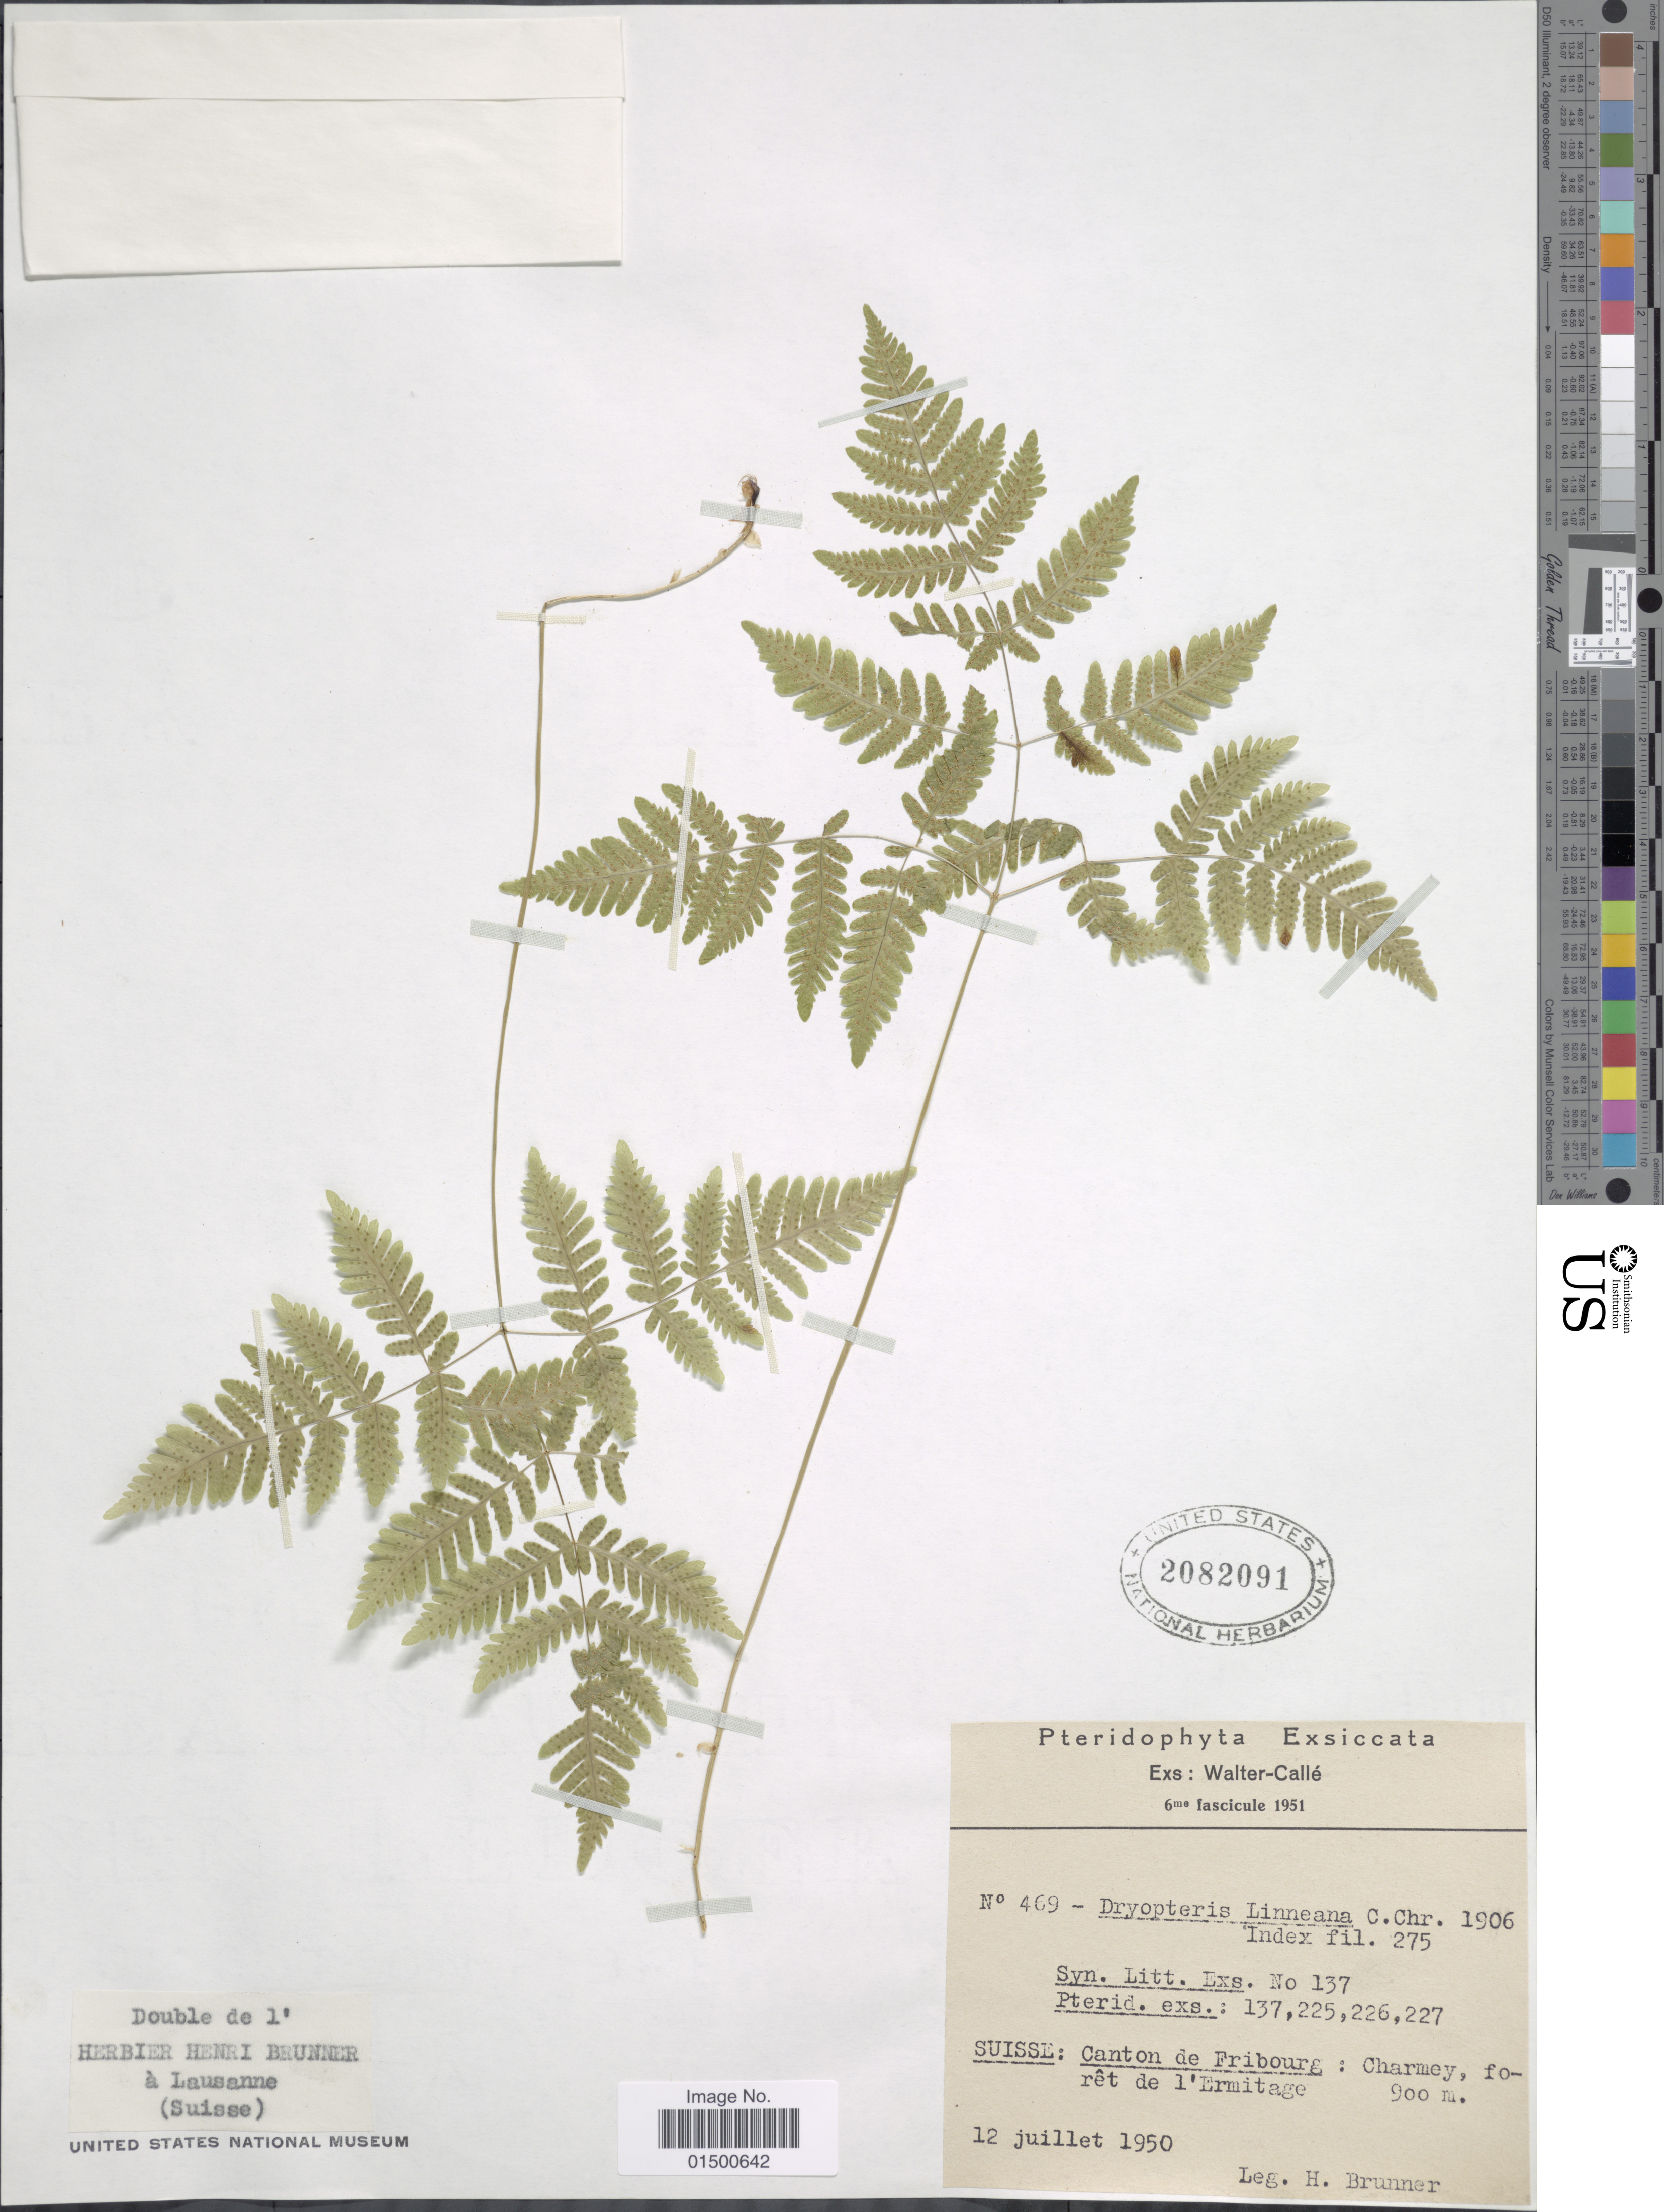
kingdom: Plantae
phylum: Tracheophyta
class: Polypodiopsida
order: Polypodiales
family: Cystopteridaceae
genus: Gymnocarpium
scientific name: Gymnocarpium disjunctum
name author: (Rupr.) Ching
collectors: H. Brunner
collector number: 469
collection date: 1950-07-12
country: Switzerland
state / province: Fribourg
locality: Suisse: Canton de Fribourg: Charmey, foret de l'Ermitage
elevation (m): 900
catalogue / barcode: US 2082091